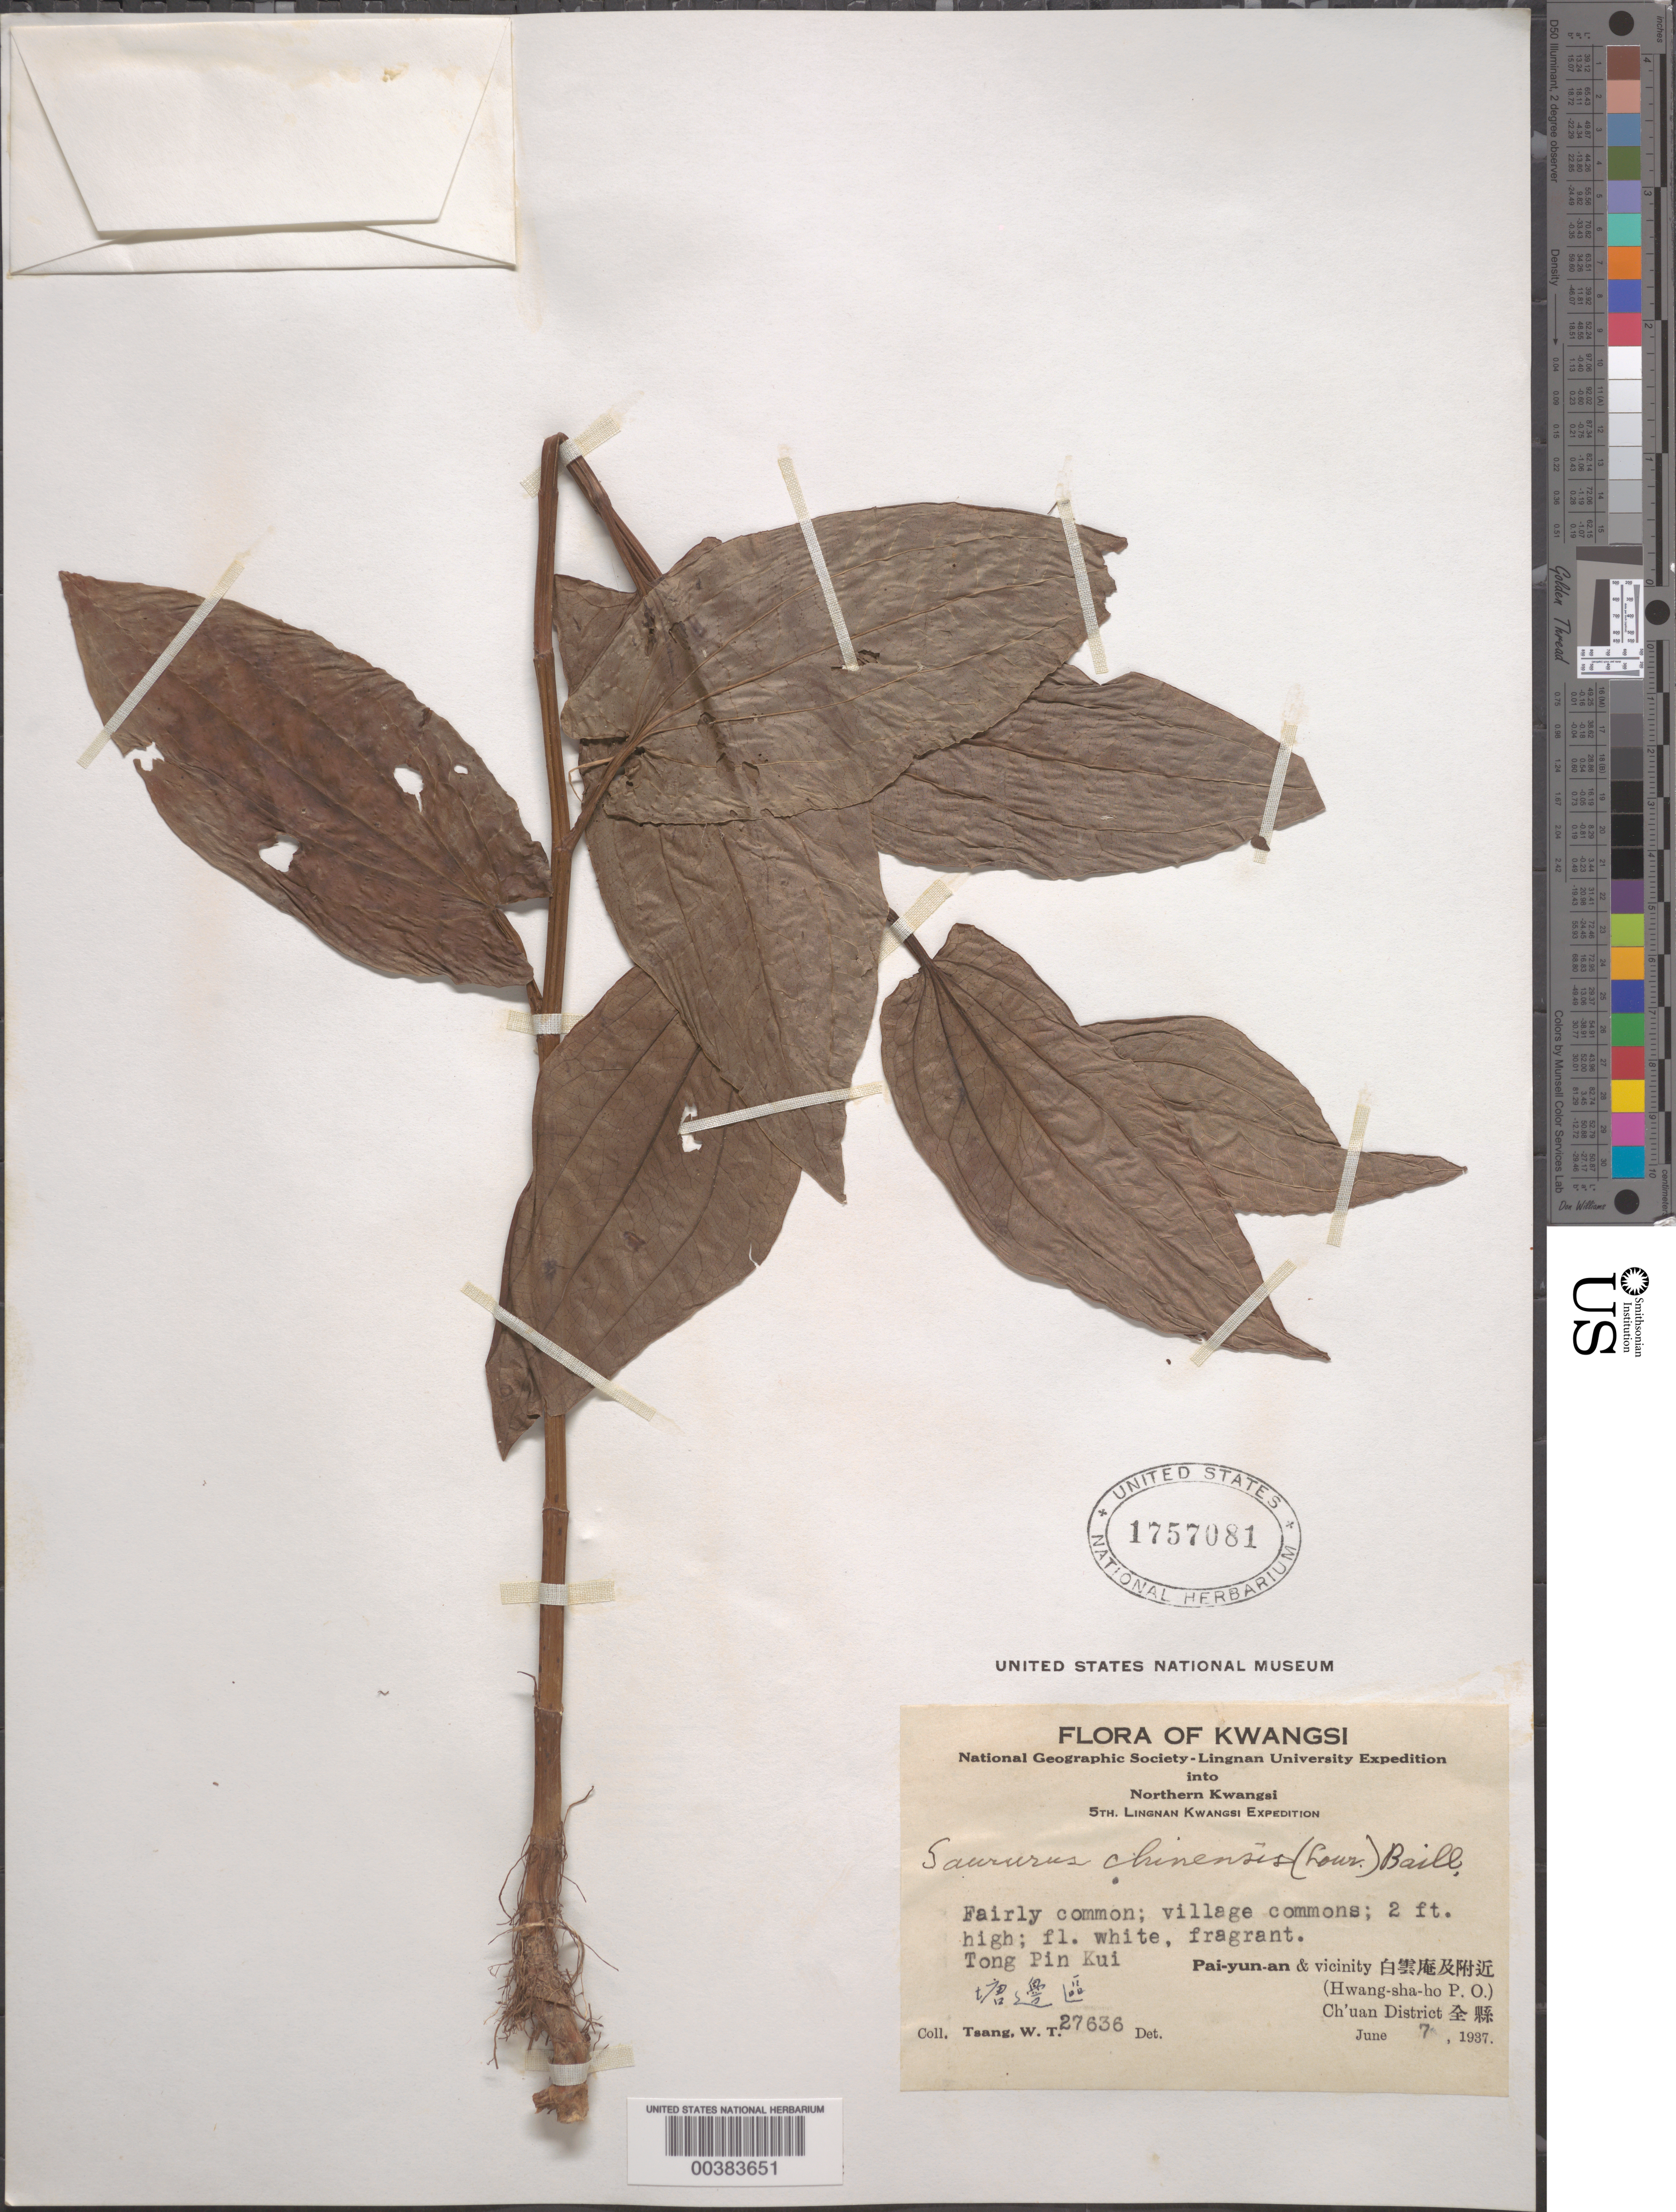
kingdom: Plantae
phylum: Tracheophyta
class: Magnoliopsida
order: Piperales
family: Saururaceae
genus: Saururus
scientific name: Saururus chinensis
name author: (Lour.) Baill.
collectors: W. T. Tsang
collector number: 27636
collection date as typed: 07 Jun 1937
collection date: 1937-06-07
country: China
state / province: Guangxi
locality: Pai-yun-an and vicinity, ch'uan dist.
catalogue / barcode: US 1757081